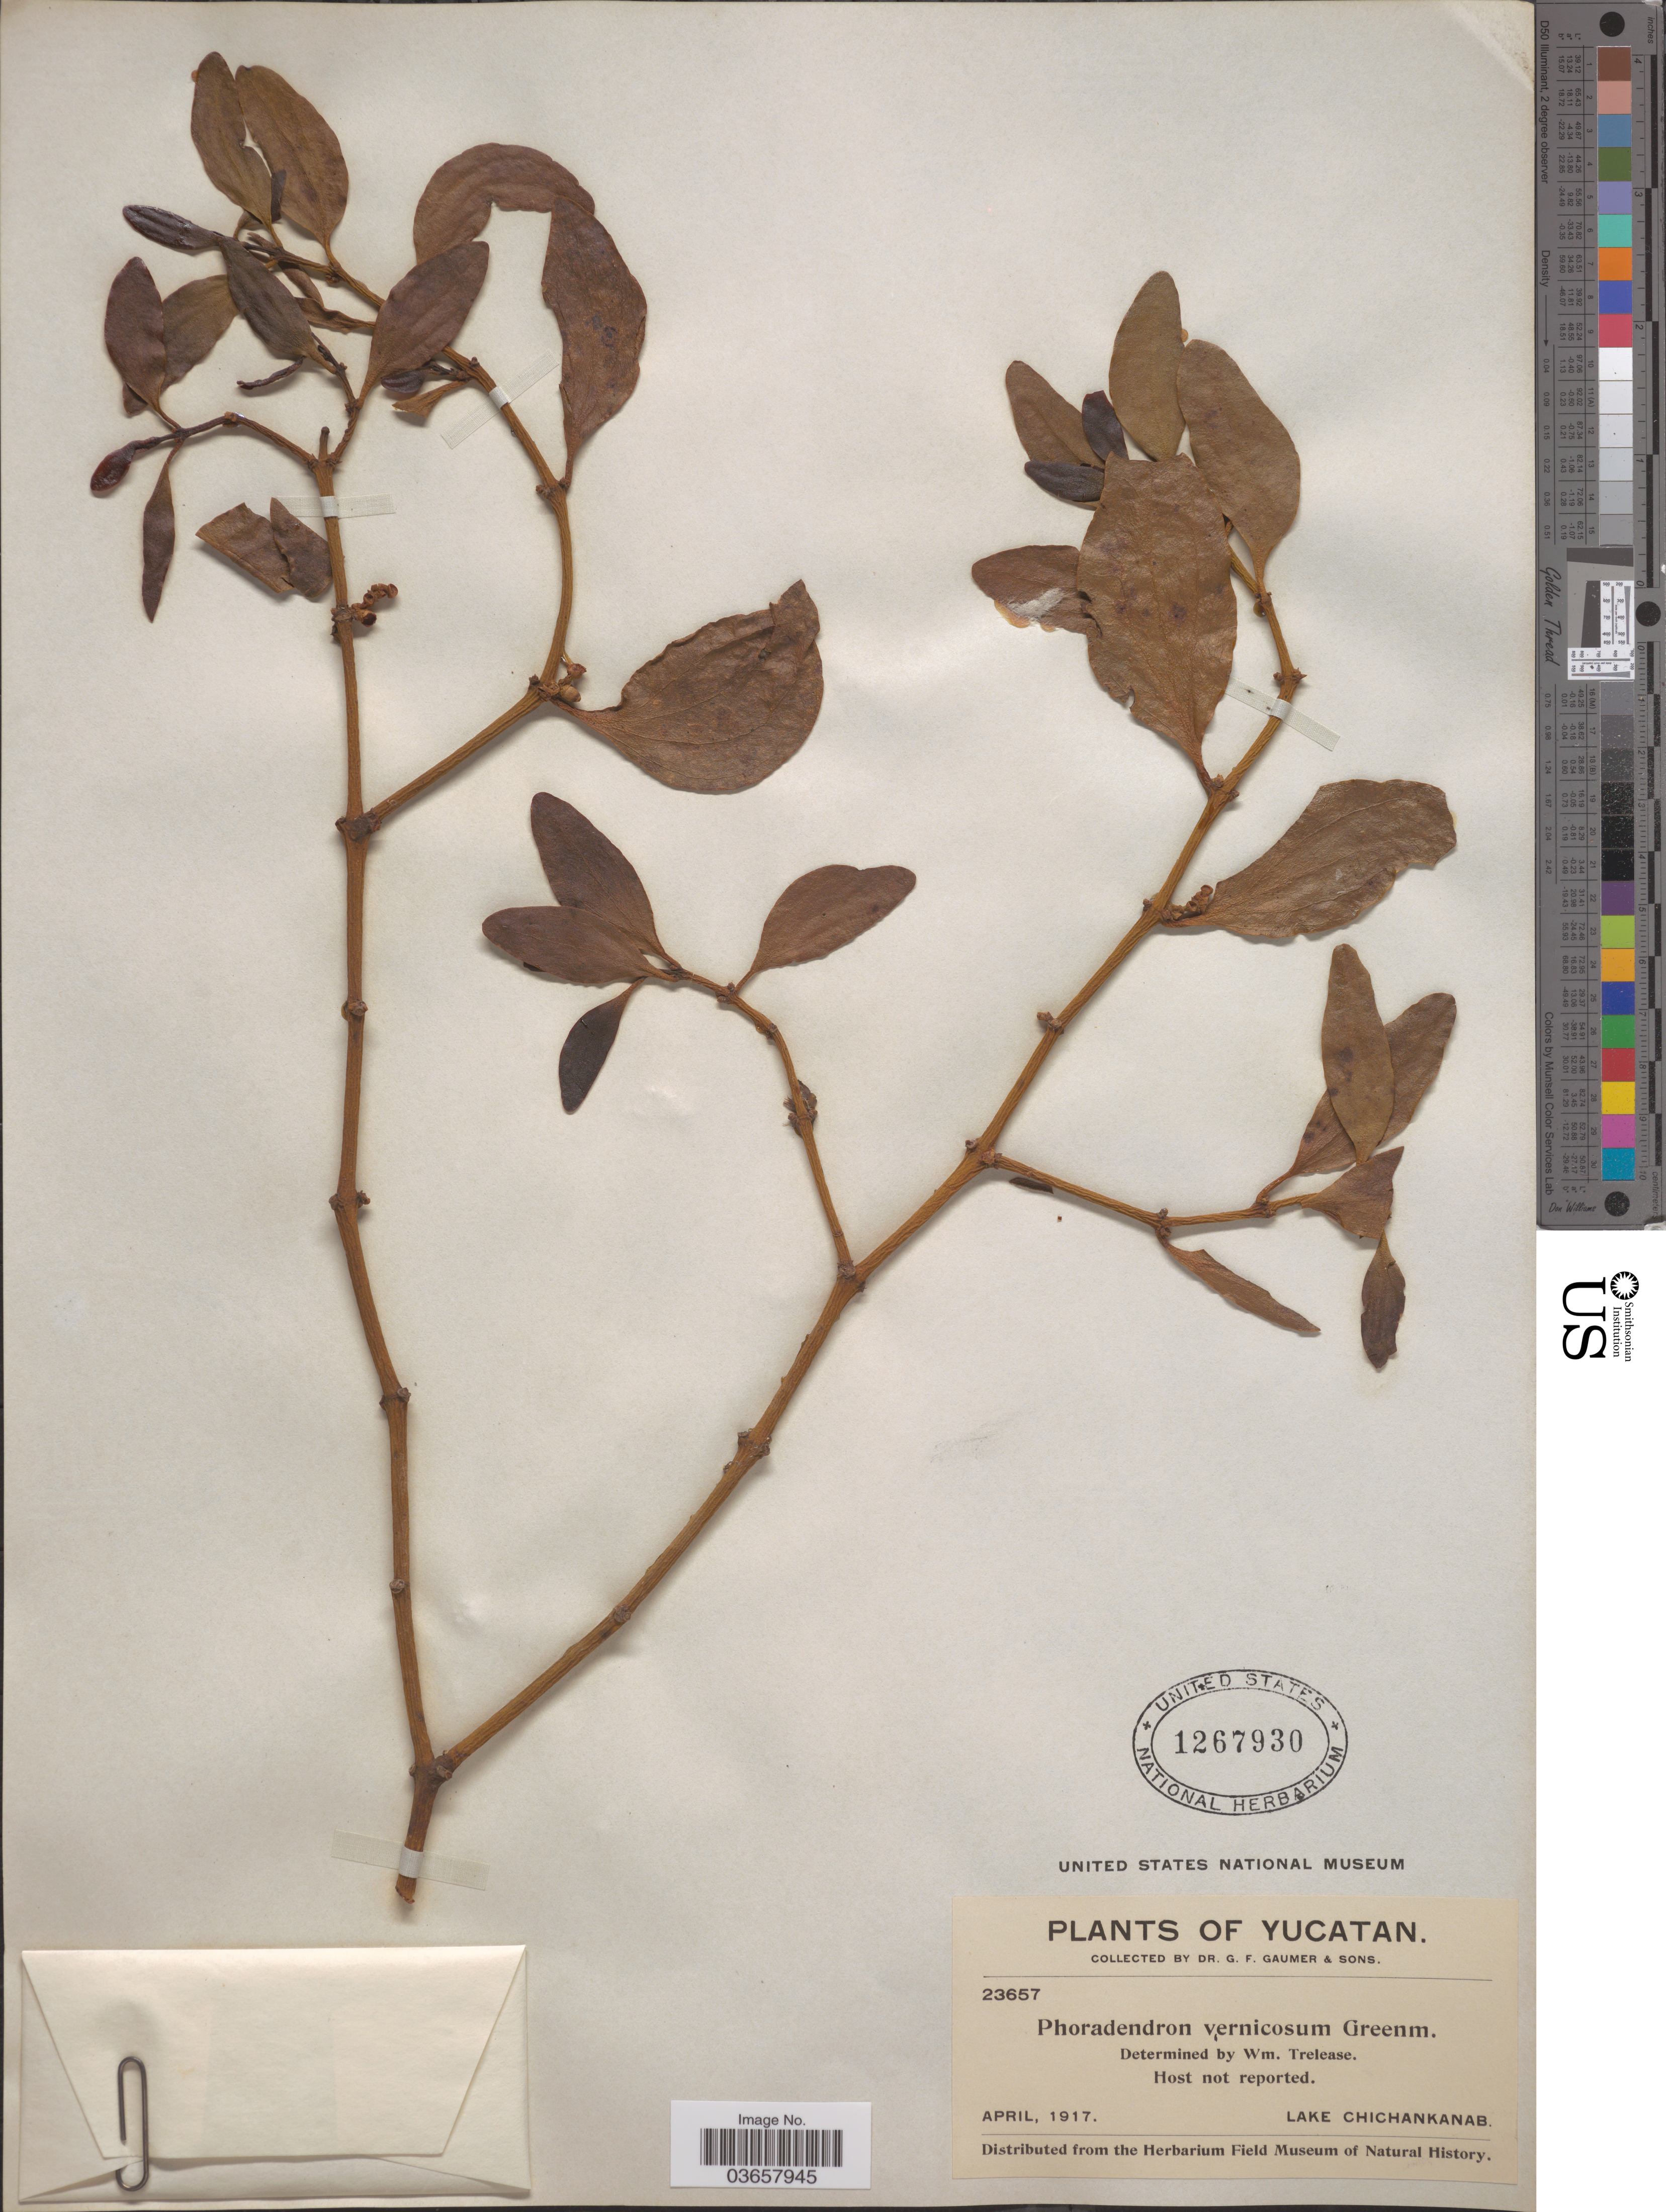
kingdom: Plantae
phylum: Tracheophyta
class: Magnoliopsida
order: Santalales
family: Viscaceae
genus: Phoradendron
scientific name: Phoradendron vernicosum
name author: Greenm.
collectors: G. F. Gaumer & Sons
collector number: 23657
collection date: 1917-04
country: Mexico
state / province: Yucatán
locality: Lake Chichankanab.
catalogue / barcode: US 1267930